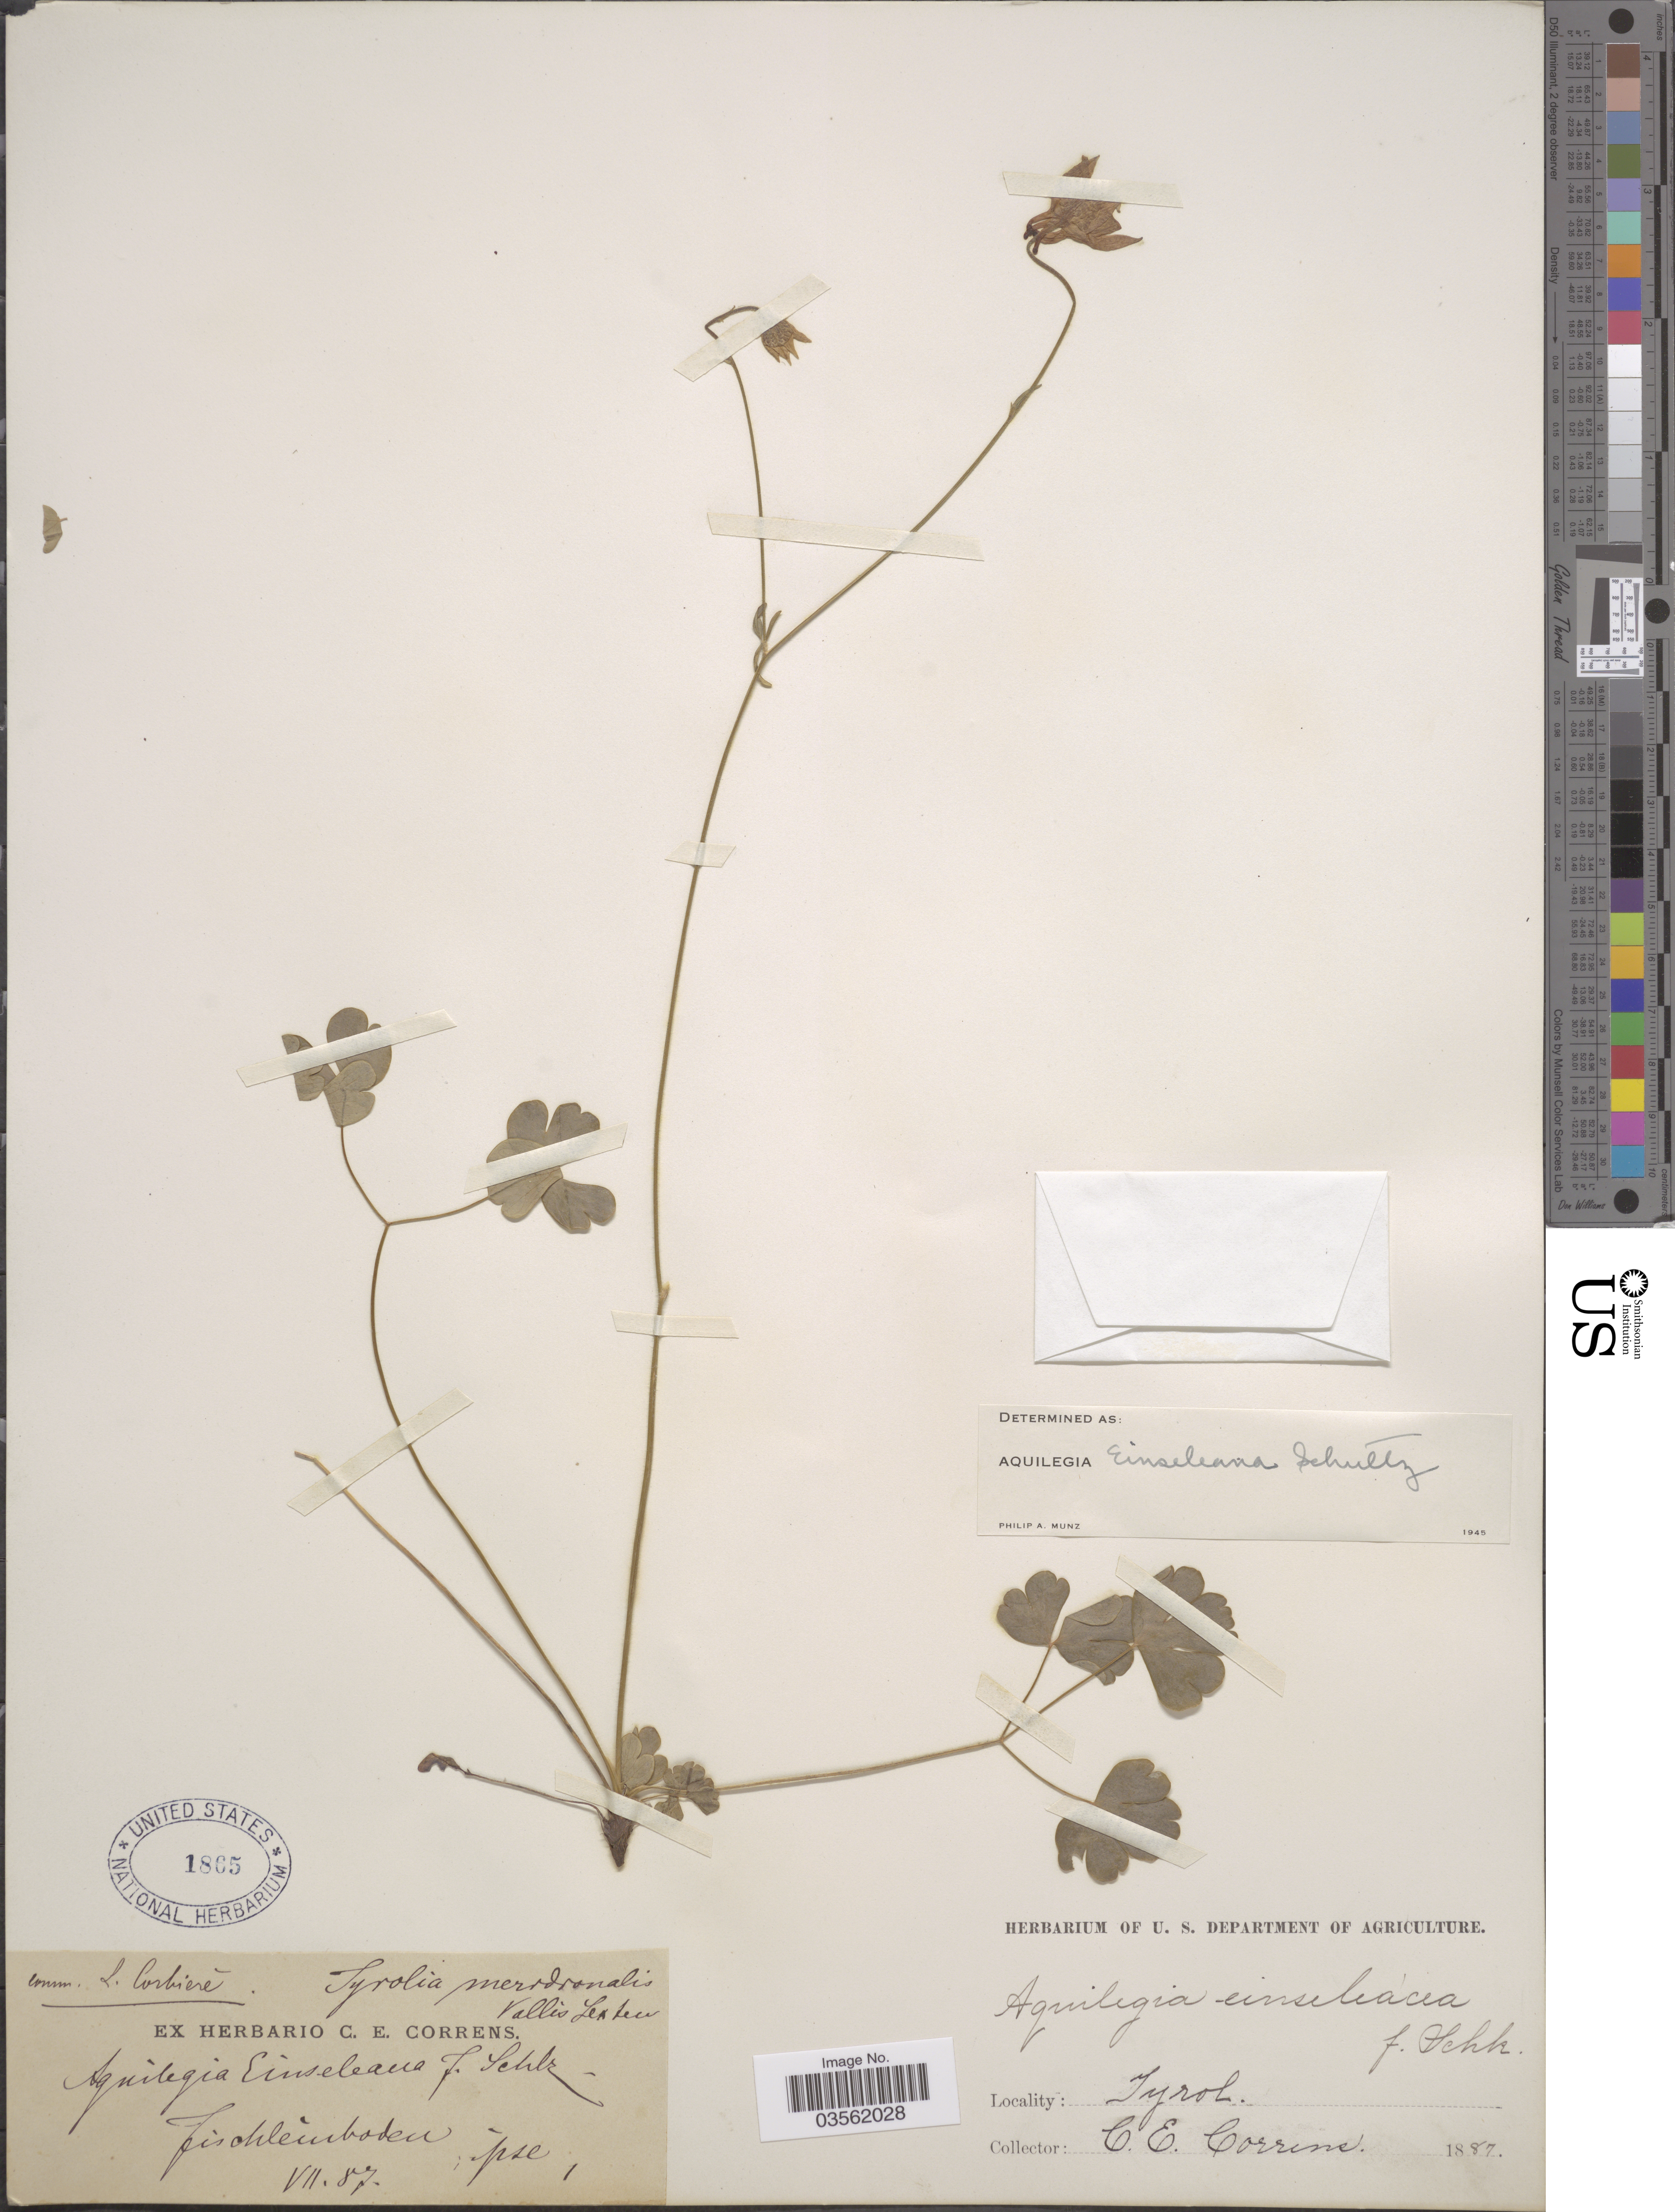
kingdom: Plantae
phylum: Tracheophyta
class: Magnoliopsida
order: Ranunculales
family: Ranunculaceae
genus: Aquilegia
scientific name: Aquilegia einseleana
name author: F.W. Schultz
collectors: C. Correns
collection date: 1887-07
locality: Fischleimboden. Tyrolia meridionalis Vallis Lexten. [interpreted]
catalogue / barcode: US 1865